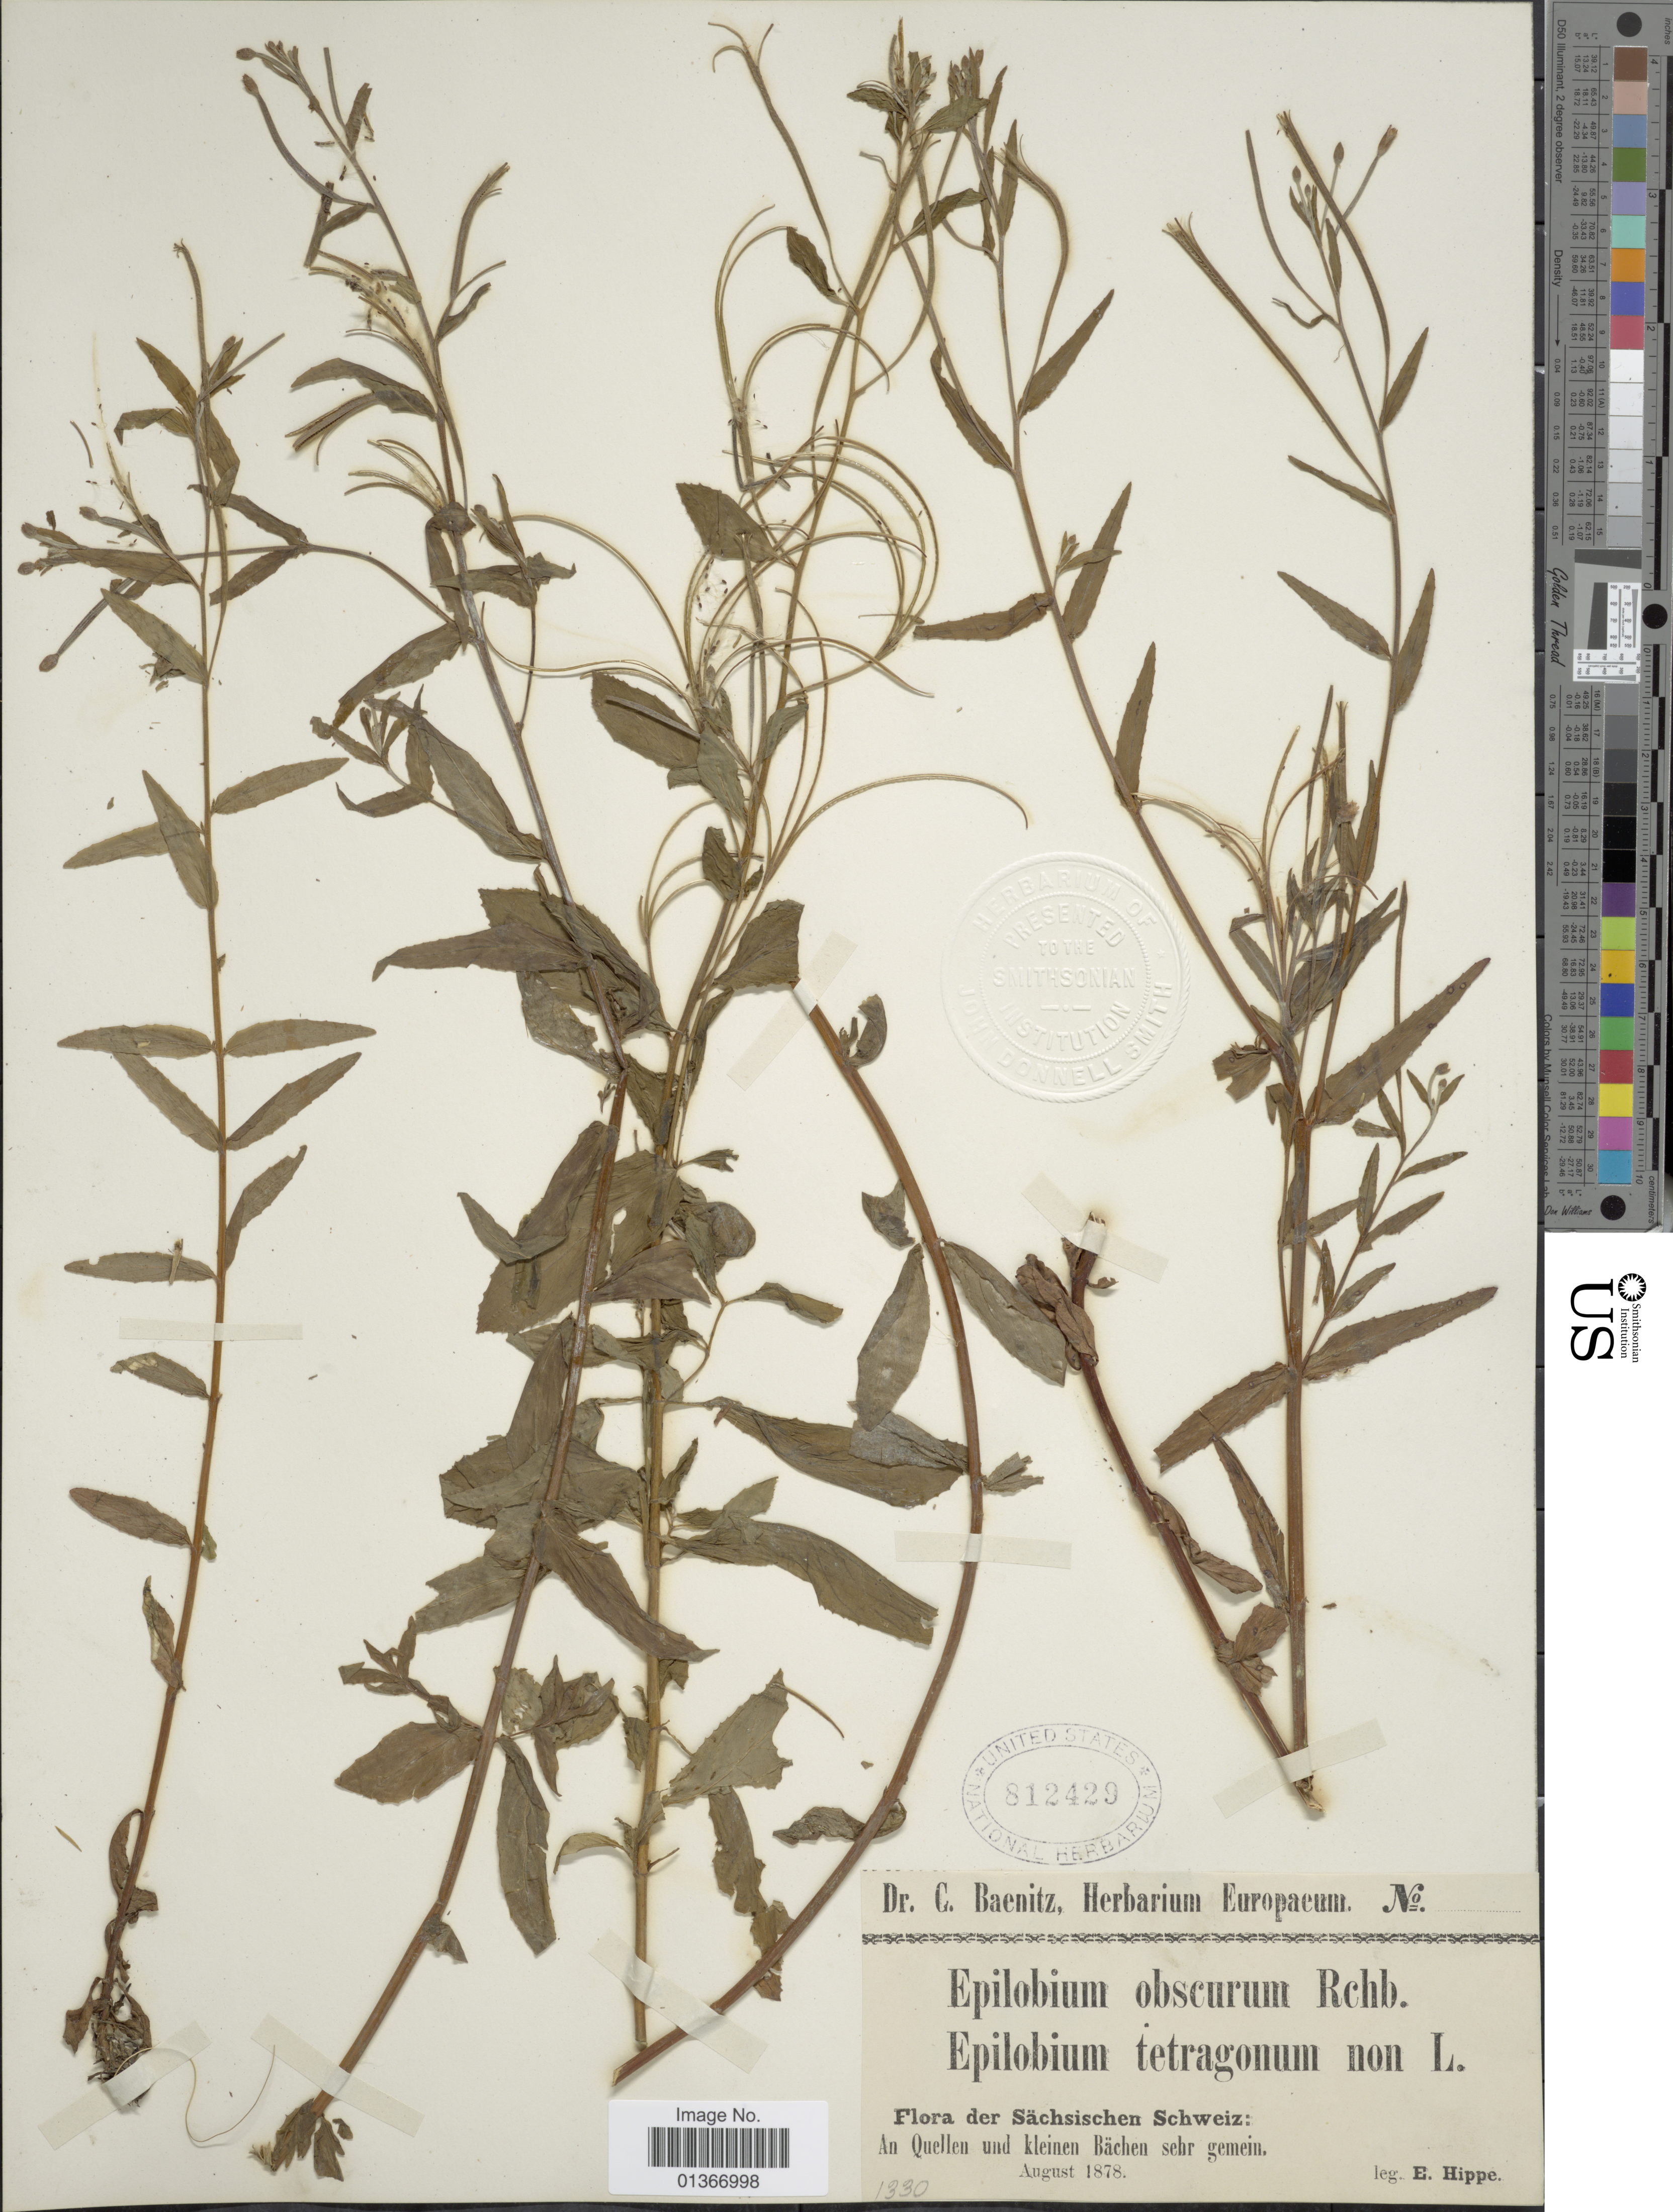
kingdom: Plantae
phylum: Tracheophyta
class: Magnoliopsida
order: Myrtales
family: Onagraceae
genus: Epilobium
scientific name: Epilobium obscurum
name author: Schreb.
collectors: E. Hippe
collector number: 1330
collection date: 1878-08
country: Switzerland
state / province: Schwyz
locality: Sächsischen: An Quellen und kleinen Bächen sehr gemein.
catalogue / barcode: US 812429